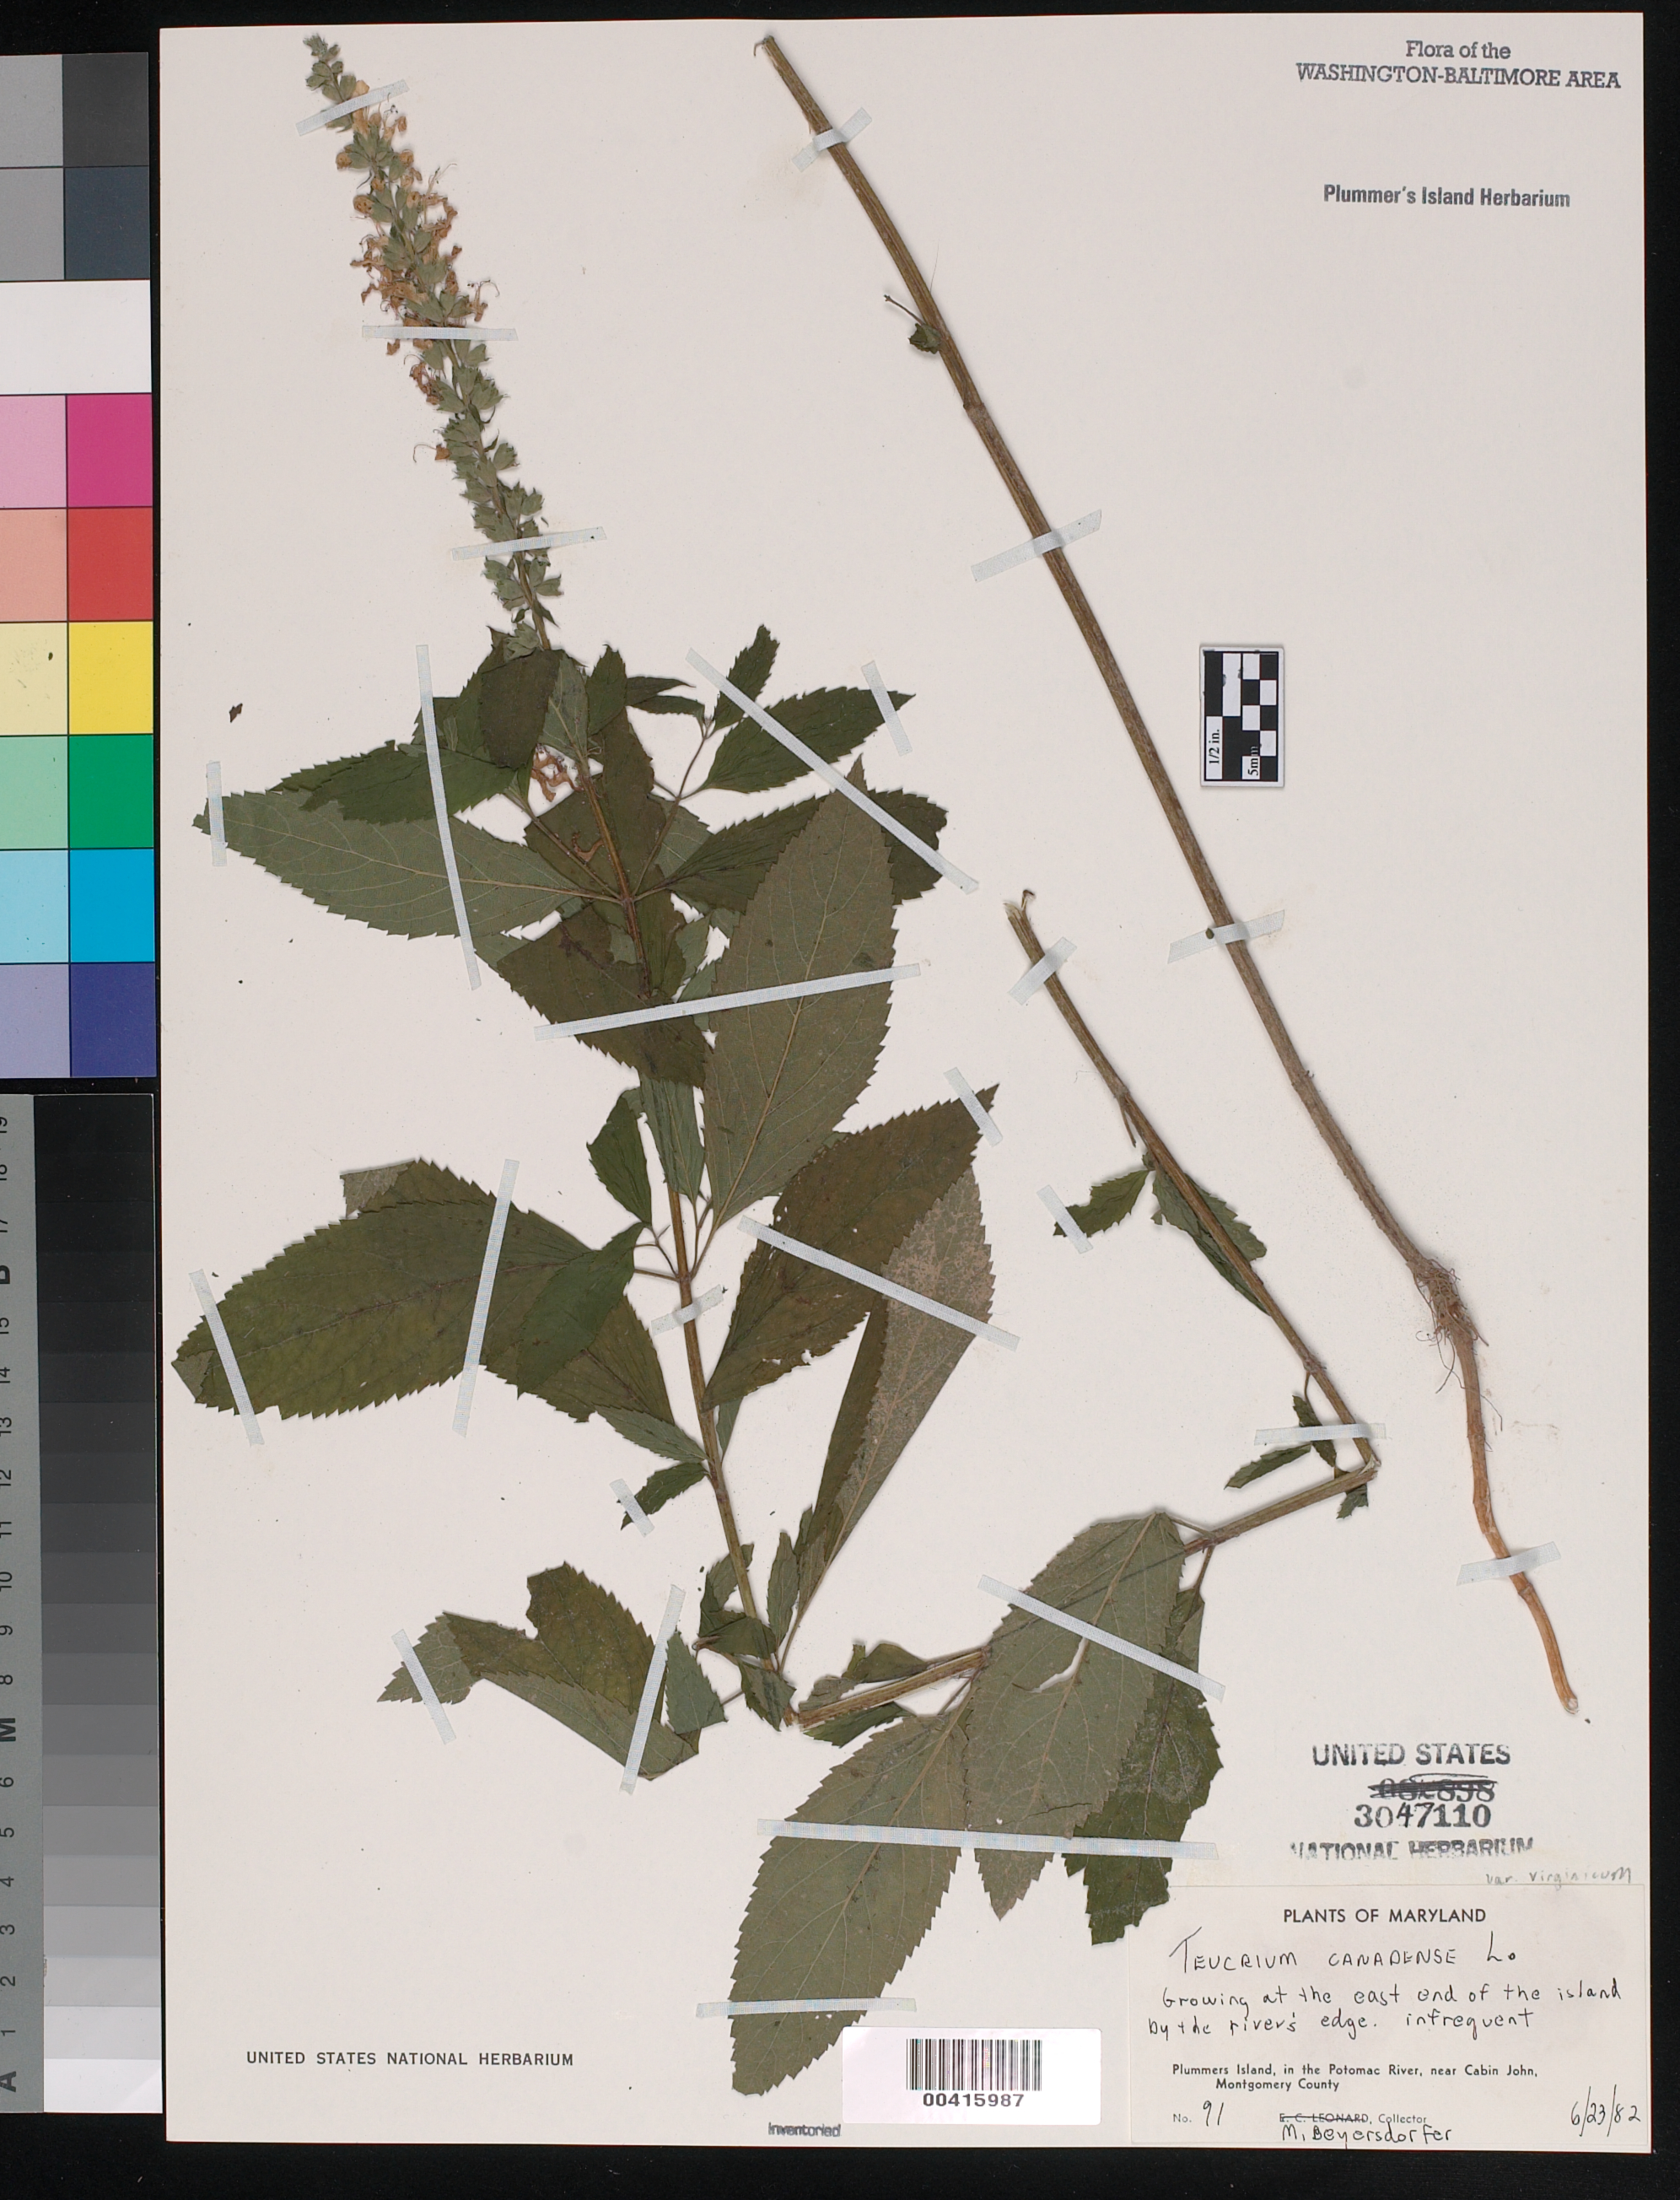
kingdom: Plantae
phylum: Tracheophyta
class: Magnoliopsida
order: Lamiales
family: Lamiaceae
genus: Teucrium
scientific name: Teucrium canadense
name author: L.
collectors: M. Beyersdorfer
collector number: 91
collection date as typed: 23 Jun 1982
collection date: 1982-06-23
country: United States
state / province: Maryland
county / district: Montgomery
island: Plummers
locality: Plummer's Island; east end by river's edge C. & O. Canal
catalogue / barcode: US 3047110